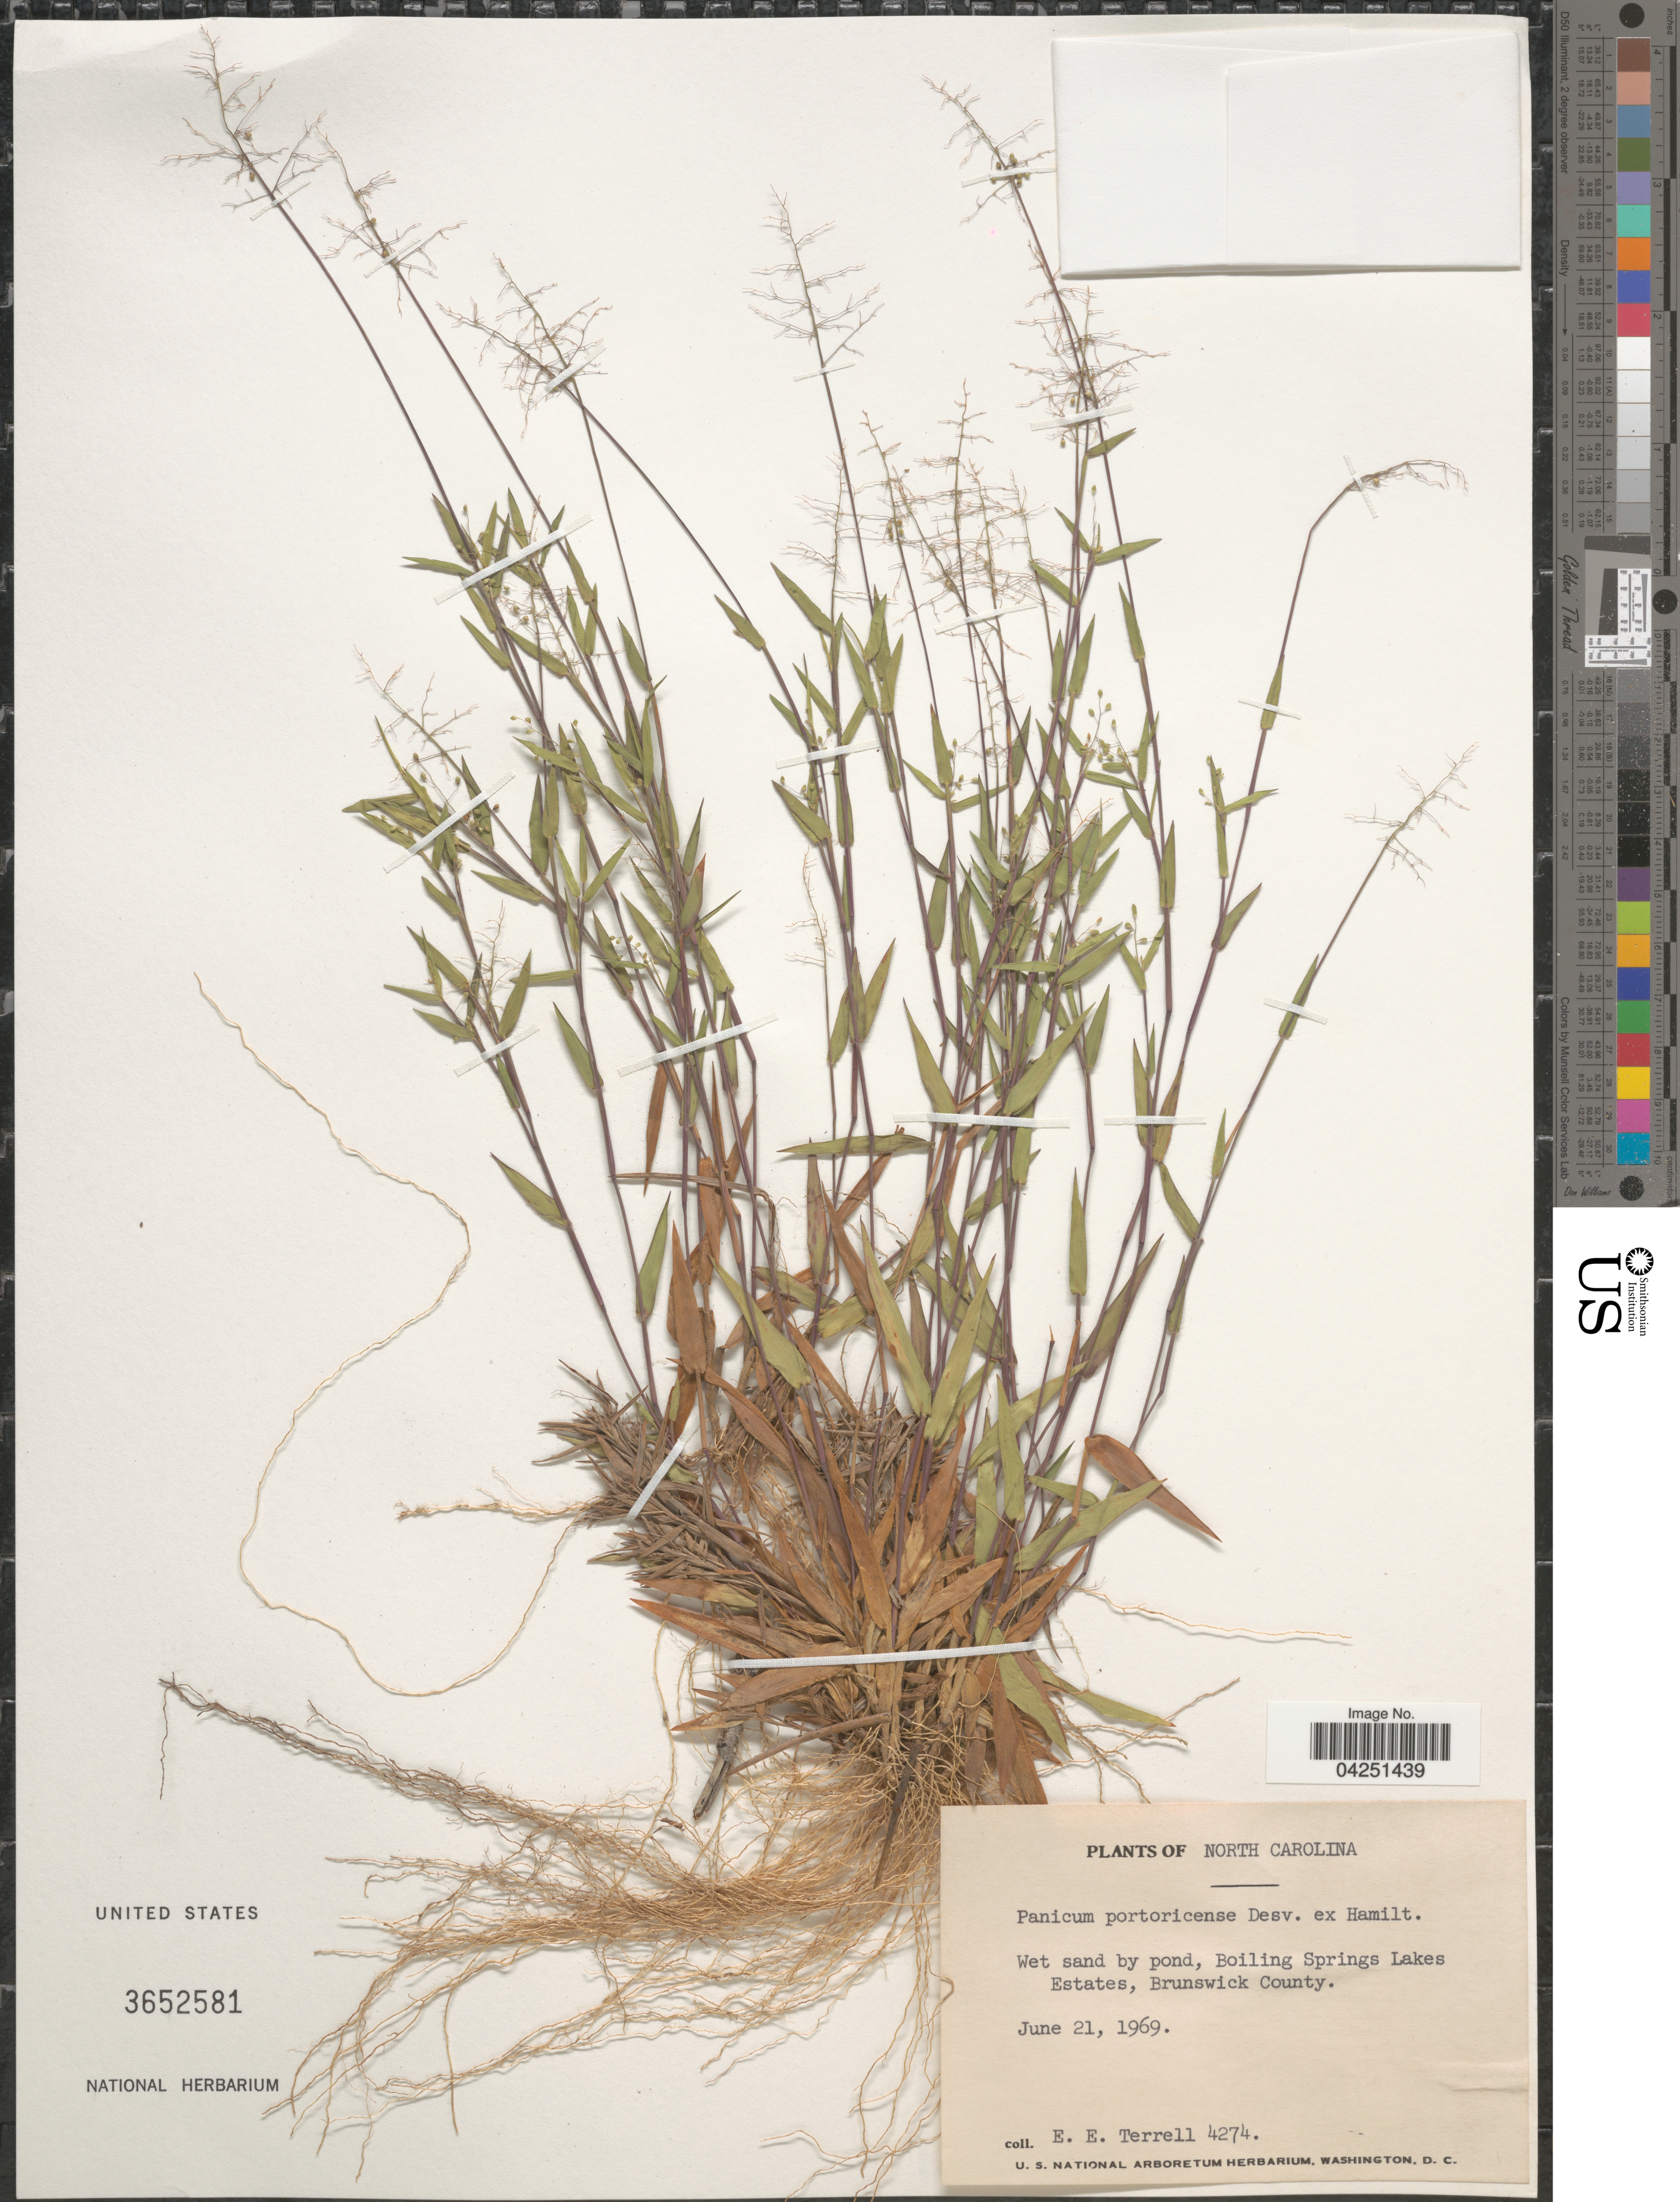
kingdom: Plantae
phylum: Tracheophyta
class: Liliopsida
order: Poales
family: Poaceae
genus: Dichanthelium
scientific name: Dichanthelium acuminatum var. acuminatum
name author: (Sw.) Gould & C.A. Clark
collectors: E. E. Terrell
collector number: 4274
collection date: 1969-06-21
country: United States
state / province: North Carolina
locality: Wet sand by pond, Boiling Springs Lakes Estates, Brunswick County.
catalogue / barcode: US 3652581